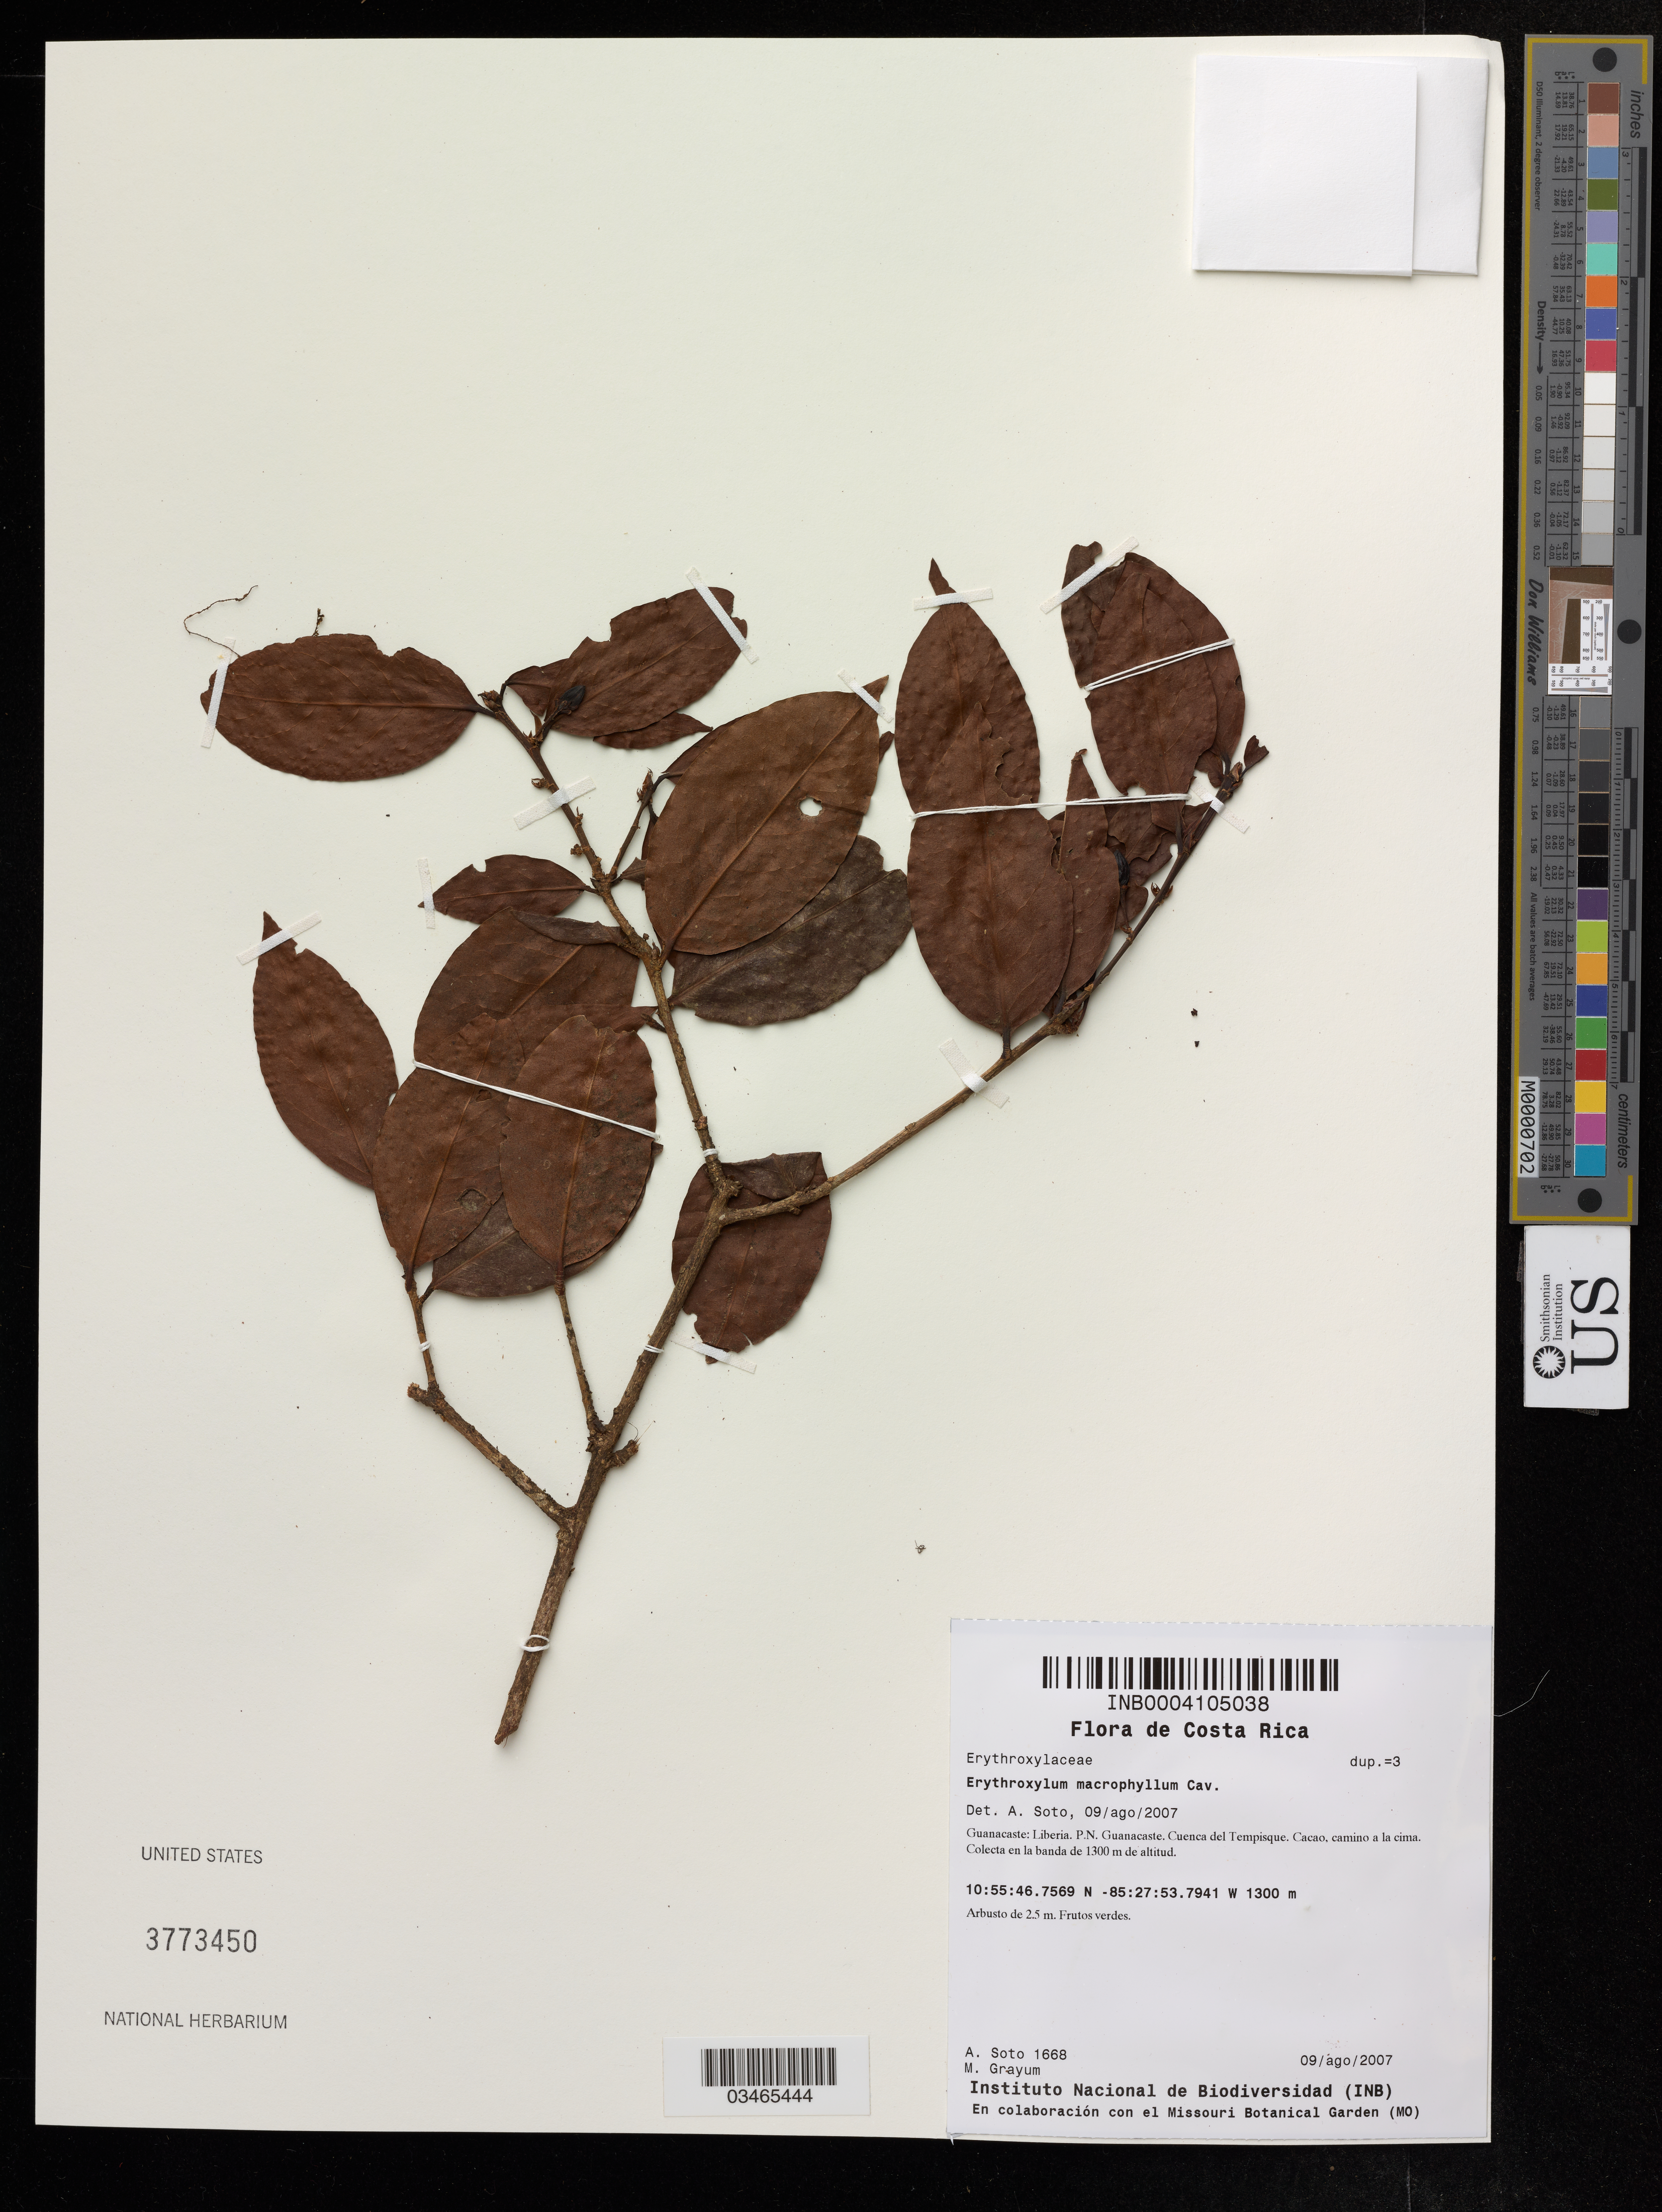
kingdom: Plantae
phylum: Tracheophyta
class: Magnoliopsida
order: Malpighiales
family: Erythroxylaceae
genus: Erythroxylum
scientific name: Erythroxylum macrophyllum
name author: Cav.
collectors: A. Soto & M. H. Grayum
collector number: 1668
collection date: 2007-08-09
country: Costa Rica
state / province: Guanacaste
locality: Liberia. P.N. Cuenca del Tempisque. Cacao, camino a la cima.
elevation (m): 1300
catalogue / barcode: US 3773450